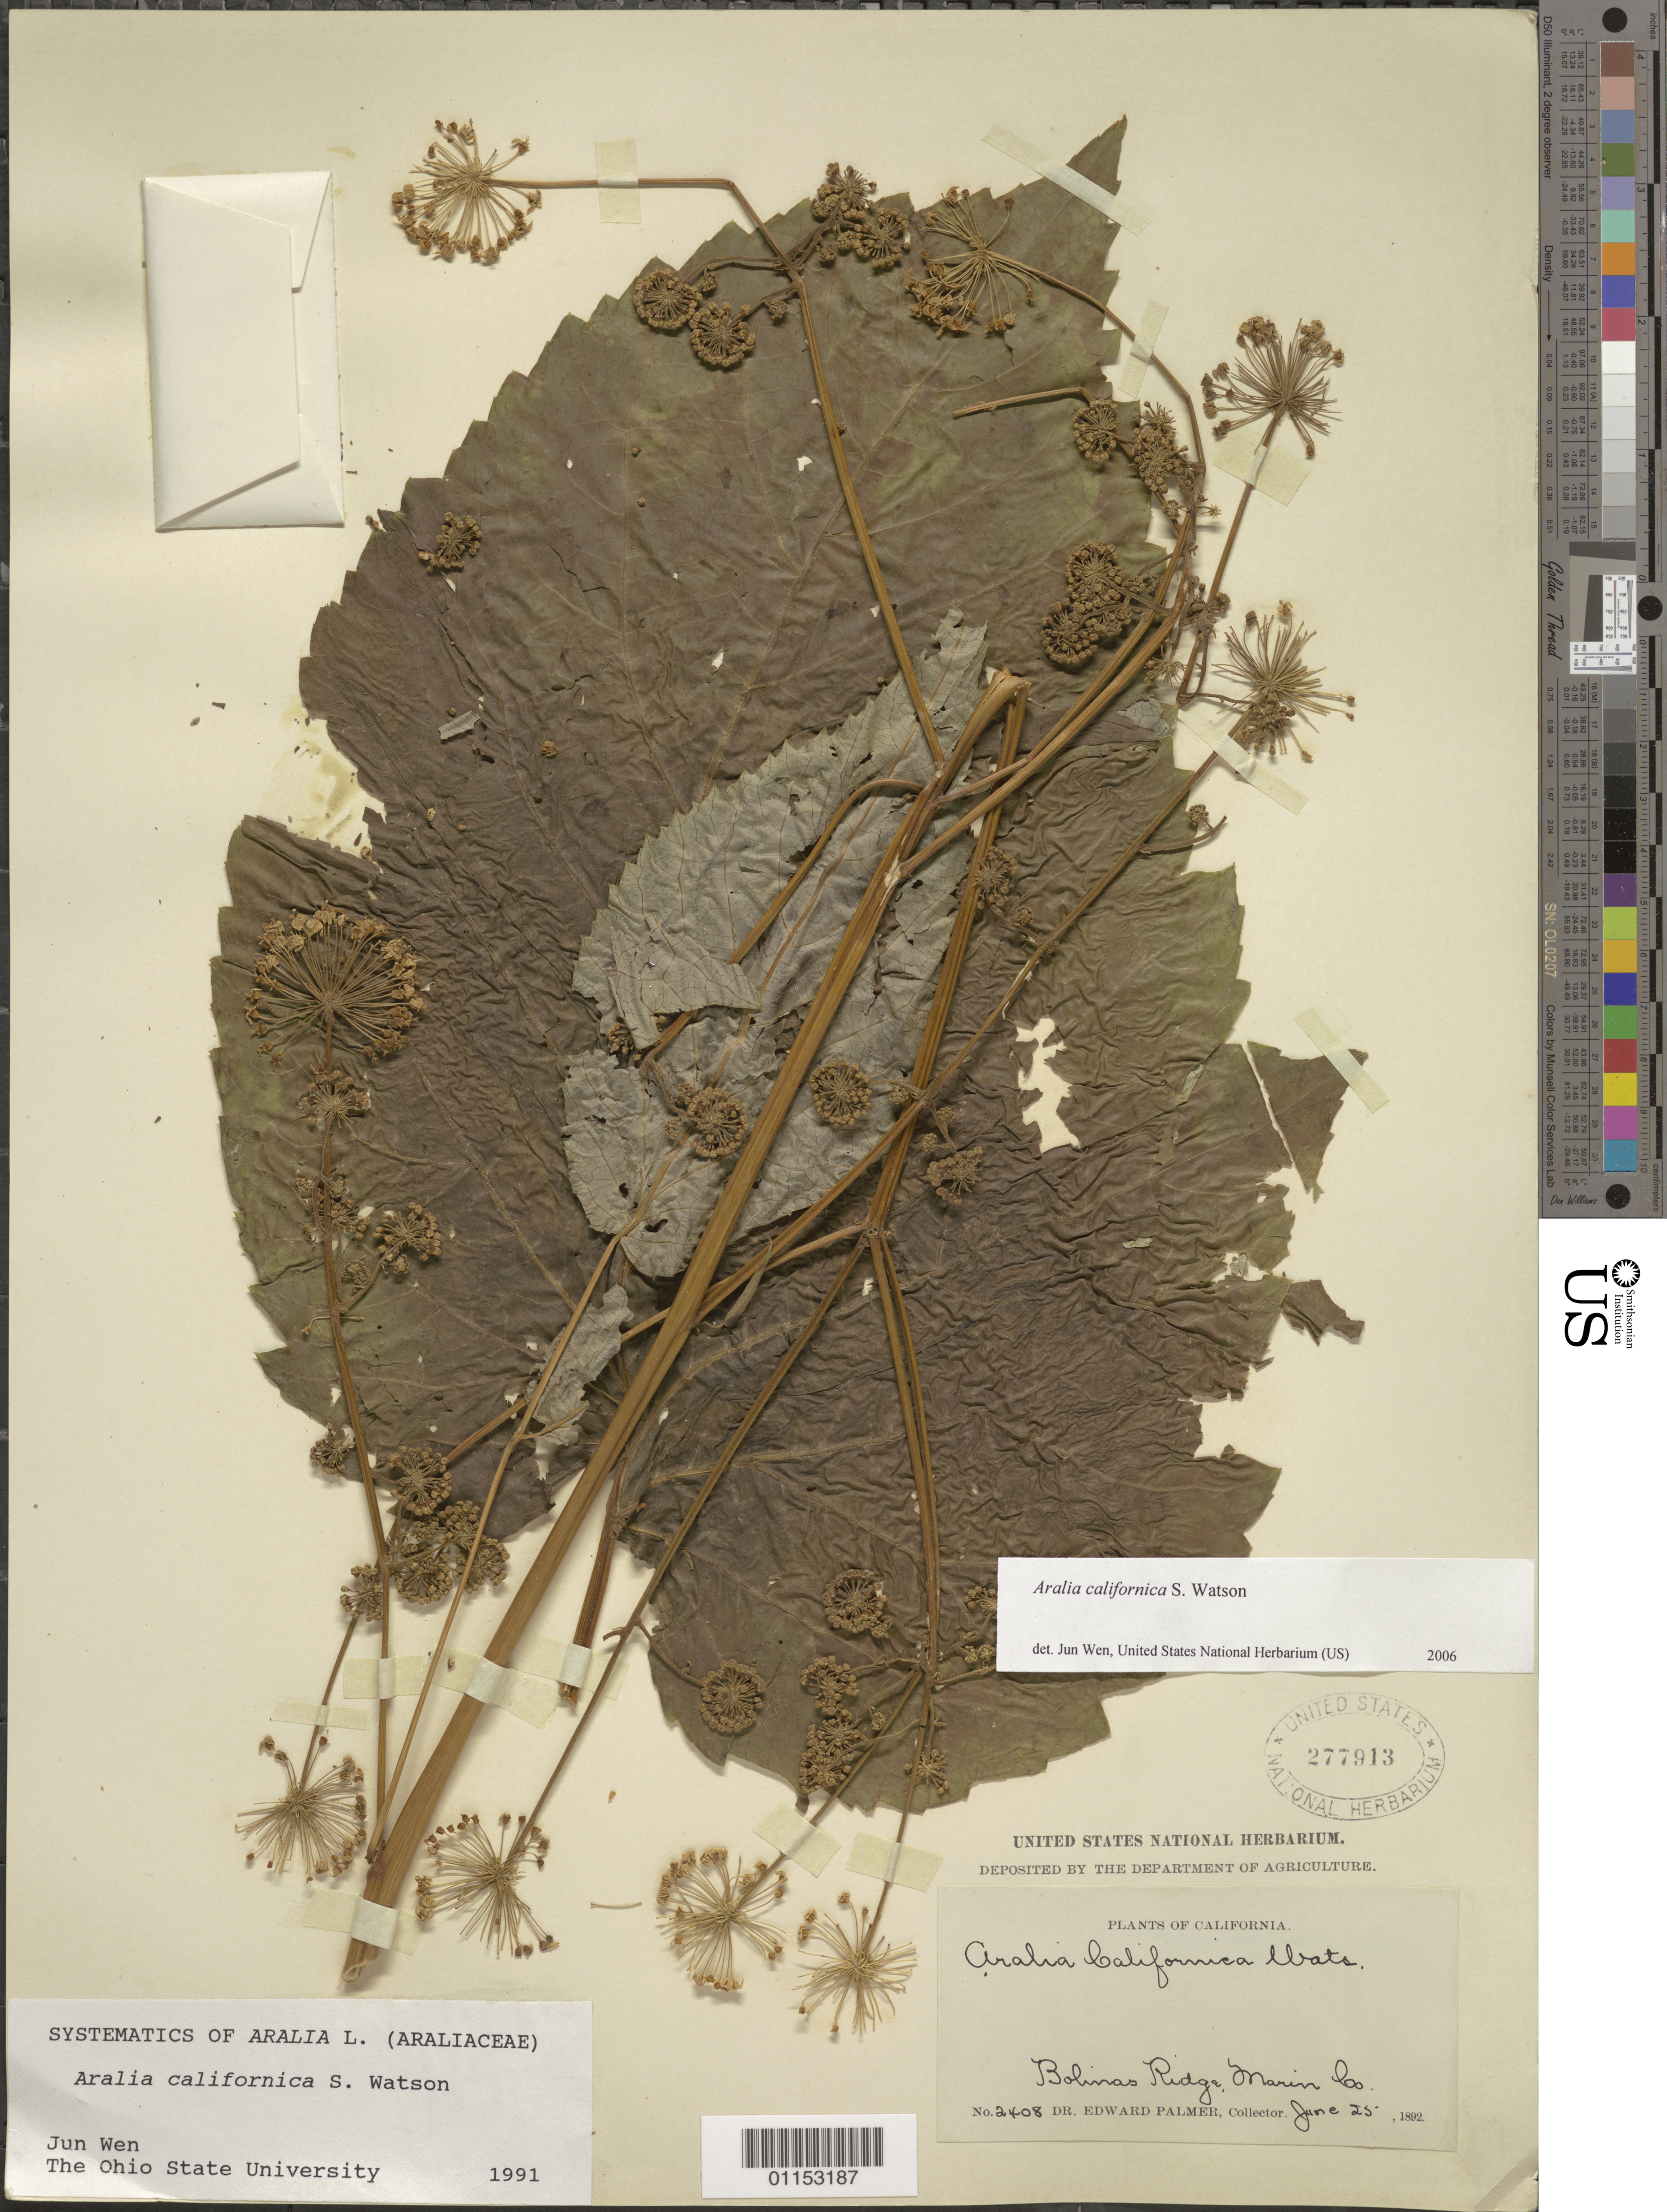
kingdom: Plantae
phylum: Tracheophyta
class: Magnoliopsida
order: Apiales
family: Araliaceae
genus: Aralia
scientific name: Aralia californica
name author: S. Watson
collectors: E. Palmer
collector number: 2408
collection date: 1892-06-25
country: United States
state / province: California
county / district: Marin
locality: Bolinas Ridge.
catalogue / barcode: US 277913